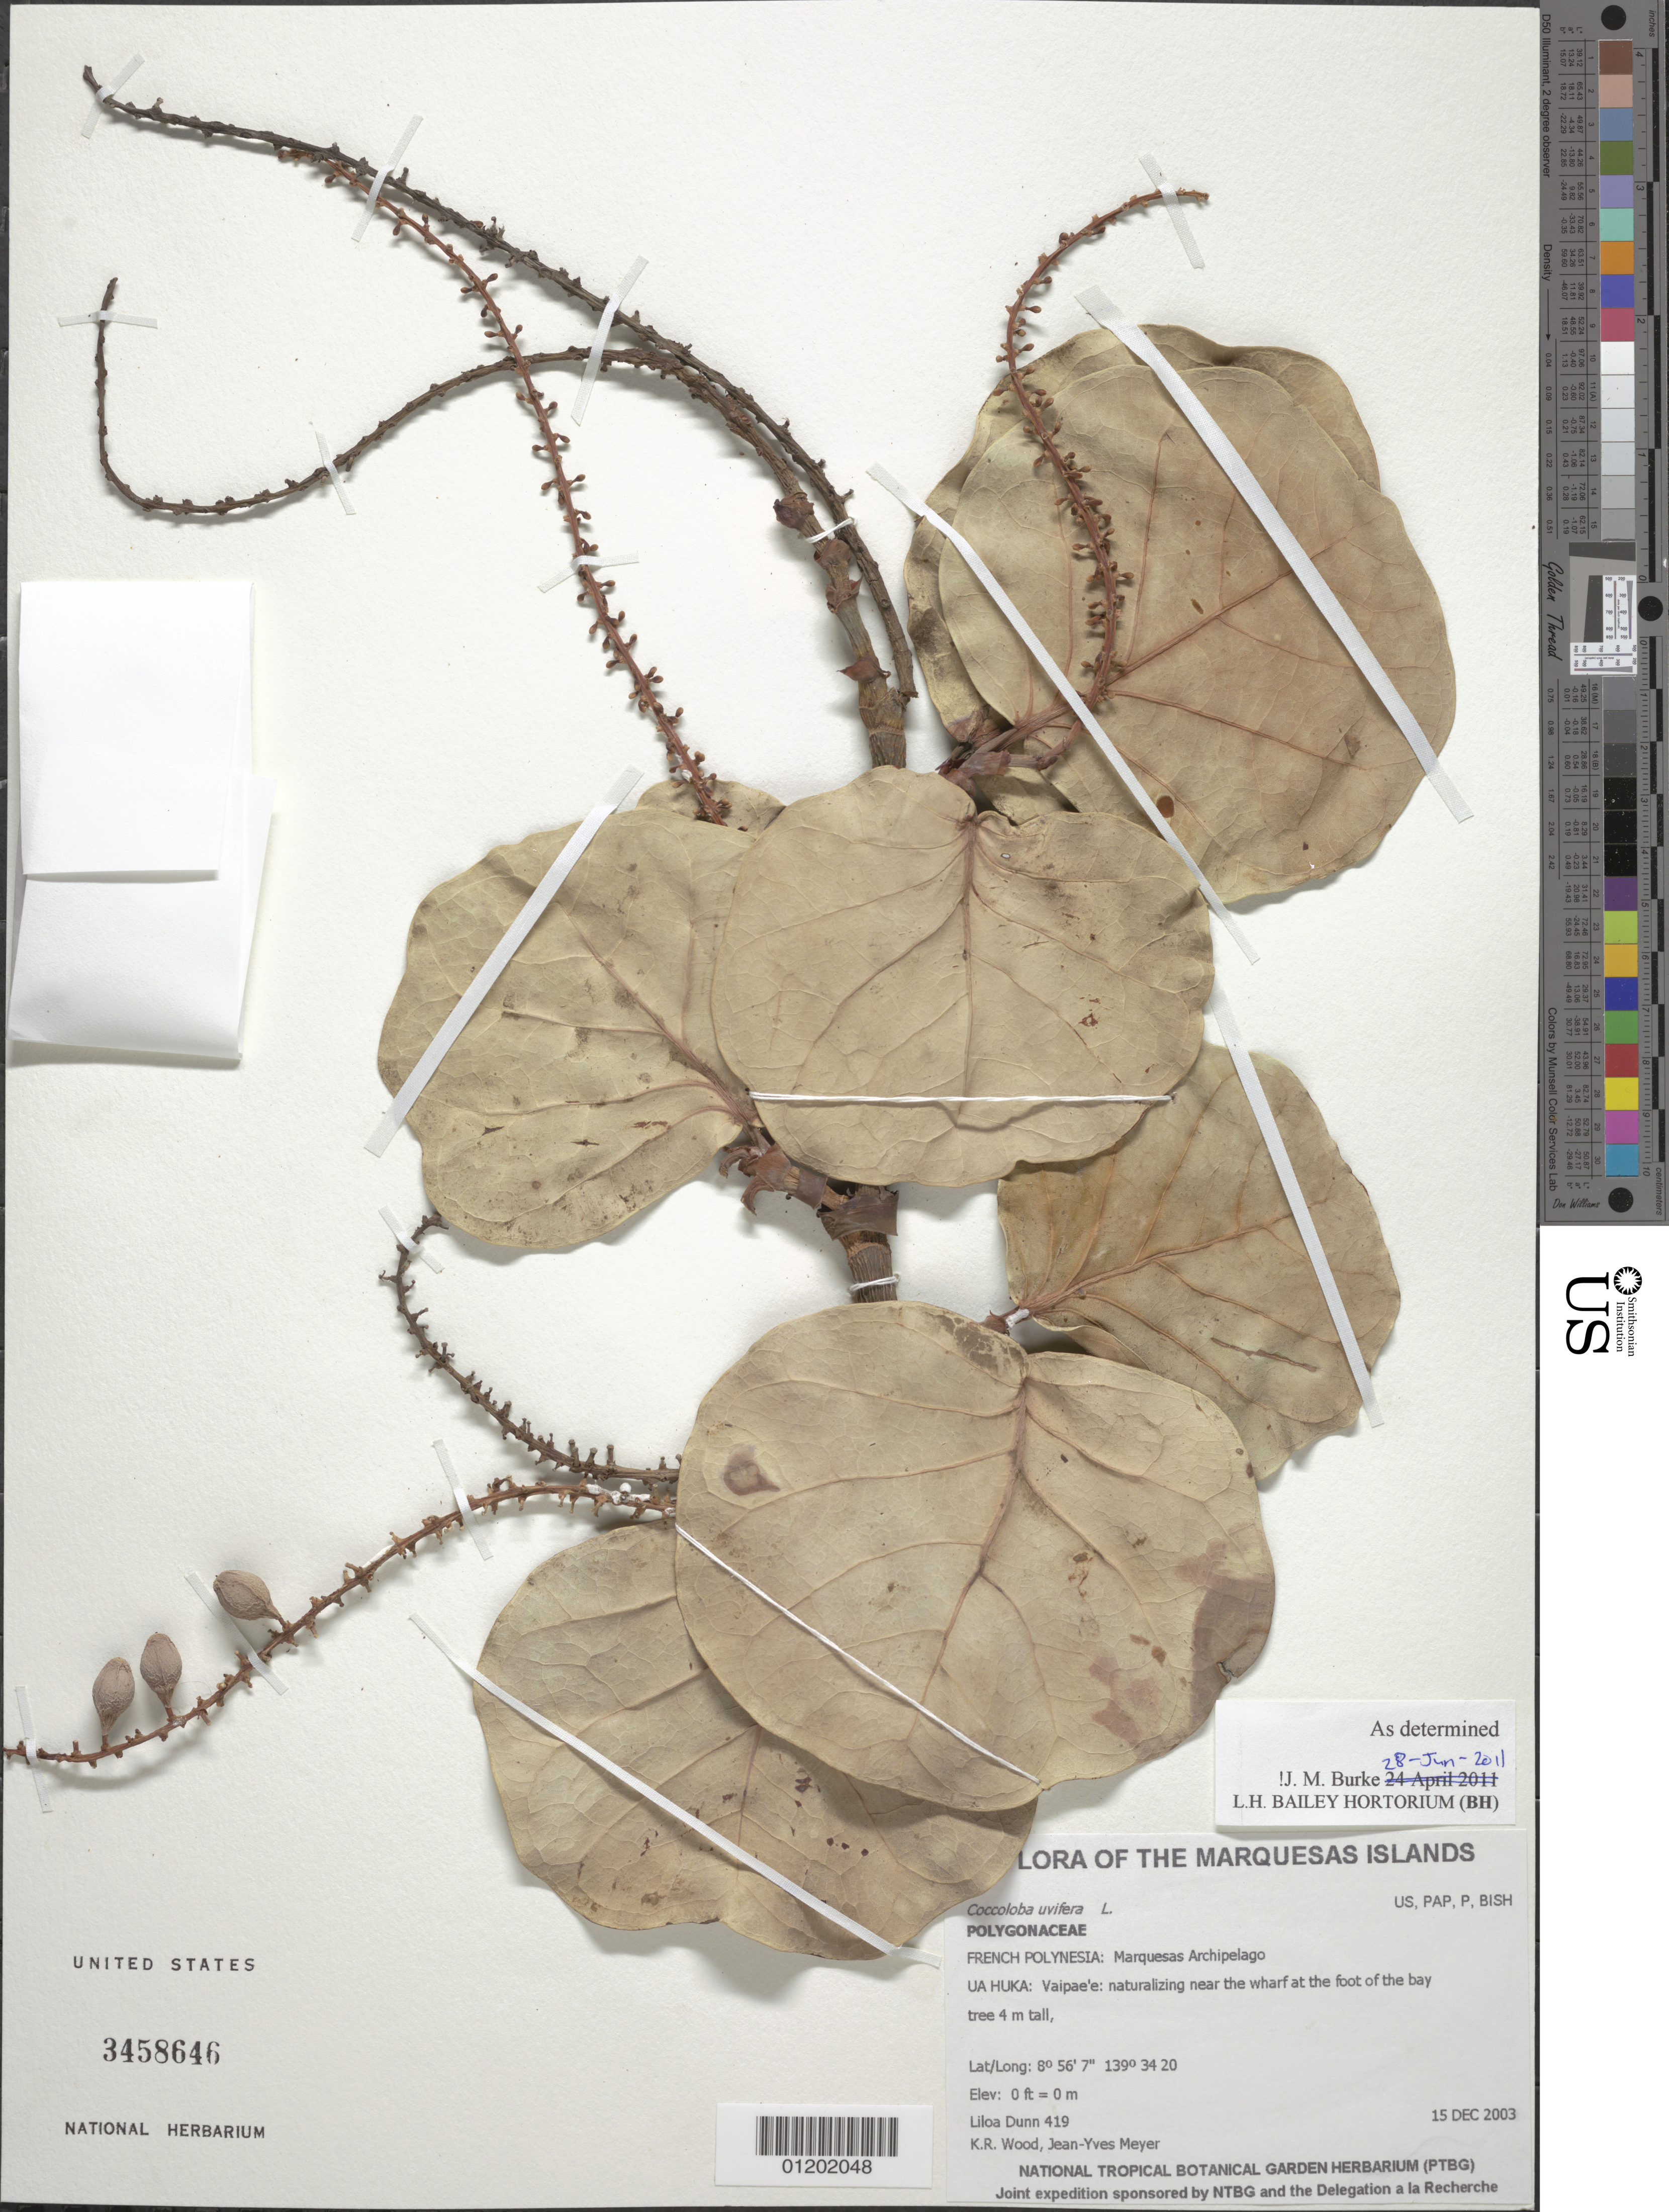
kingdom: Plantae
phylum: Tracheophyta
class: Magnoliopsida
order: Caryophyllales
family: Polygonaceae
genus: Coccoloba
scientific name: Coccoloba uvifera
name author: L.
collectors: L. Dunn, K. R. Wood & J.-Y. Meyer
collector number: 419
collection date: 2003-12-15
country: French Polynesia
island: Ua Huka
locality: Vaipae'e: naturalizing near the wharf at the foot of the bay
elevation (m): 0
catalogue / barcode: US 3458646